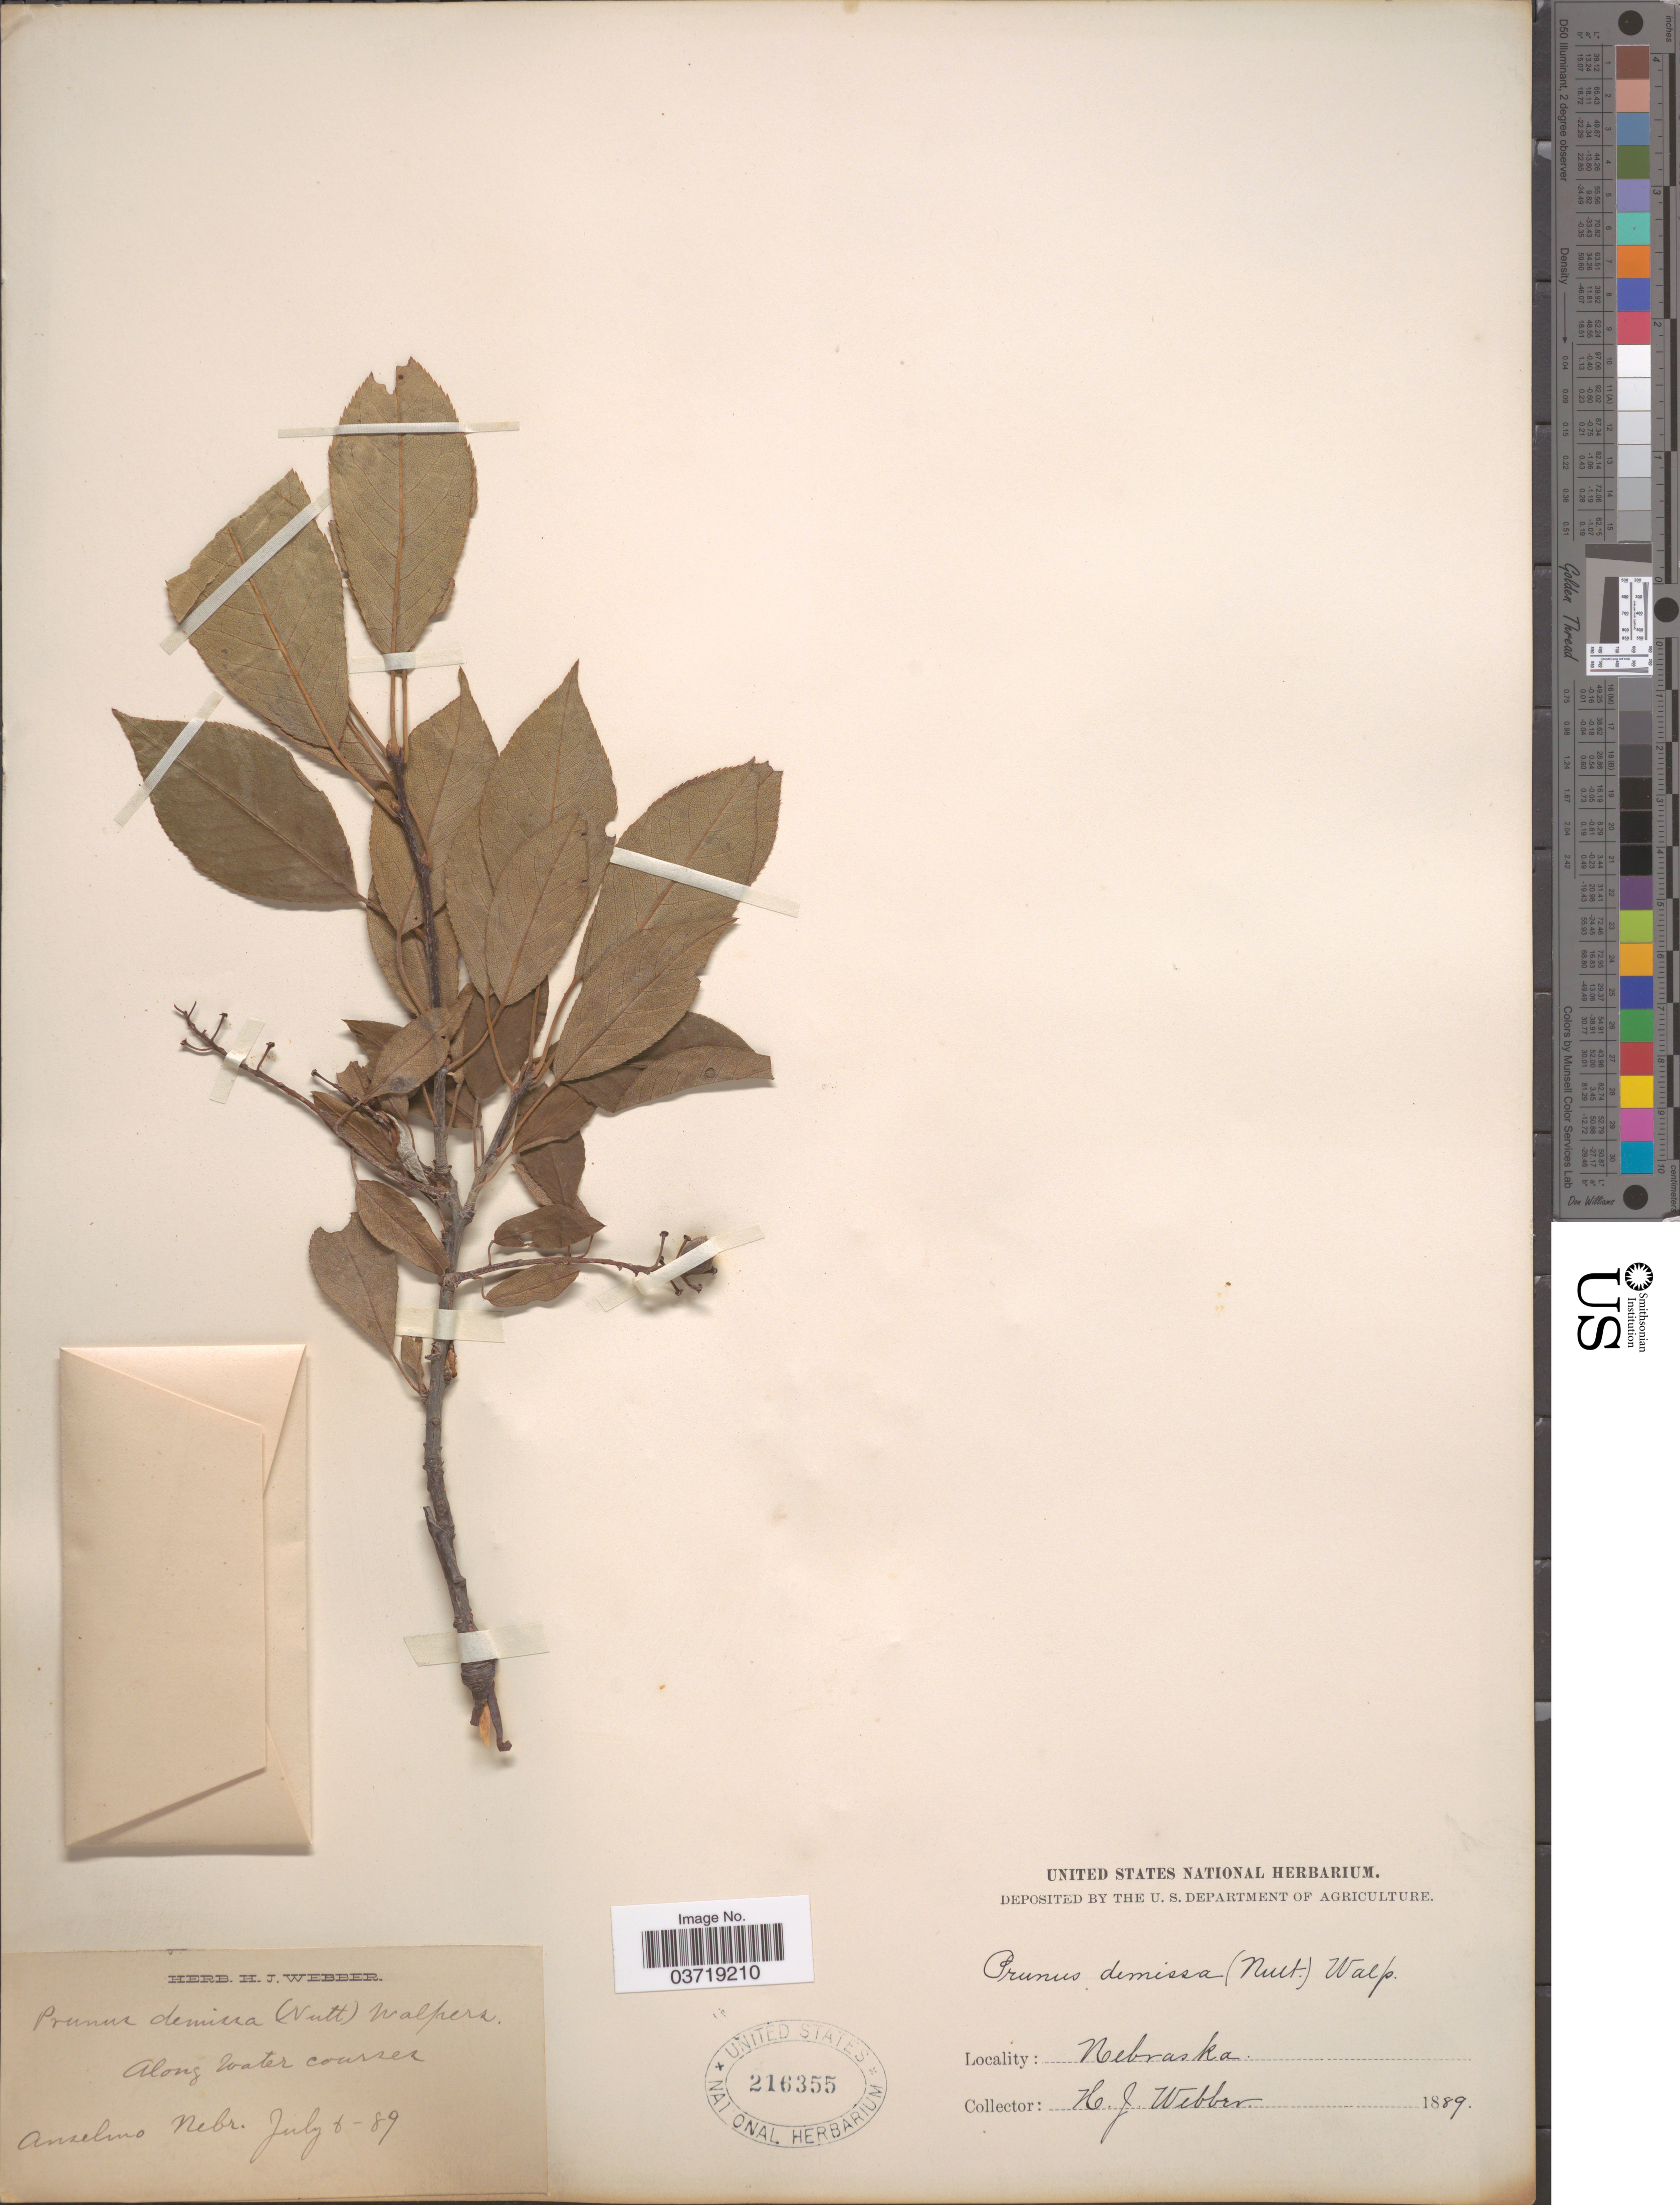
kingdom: Plantae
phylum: Tracheophyta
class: Magnoliopsida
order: Rosales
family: Rosaceae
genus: Prunus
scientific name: Prunus virginiana var. demissa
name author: (Nutt.) Torr.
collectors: H. Webber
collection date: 1889-07-06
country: United States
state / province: Nebraska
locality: Along water courses. Anzelino.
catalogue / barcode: US 216355